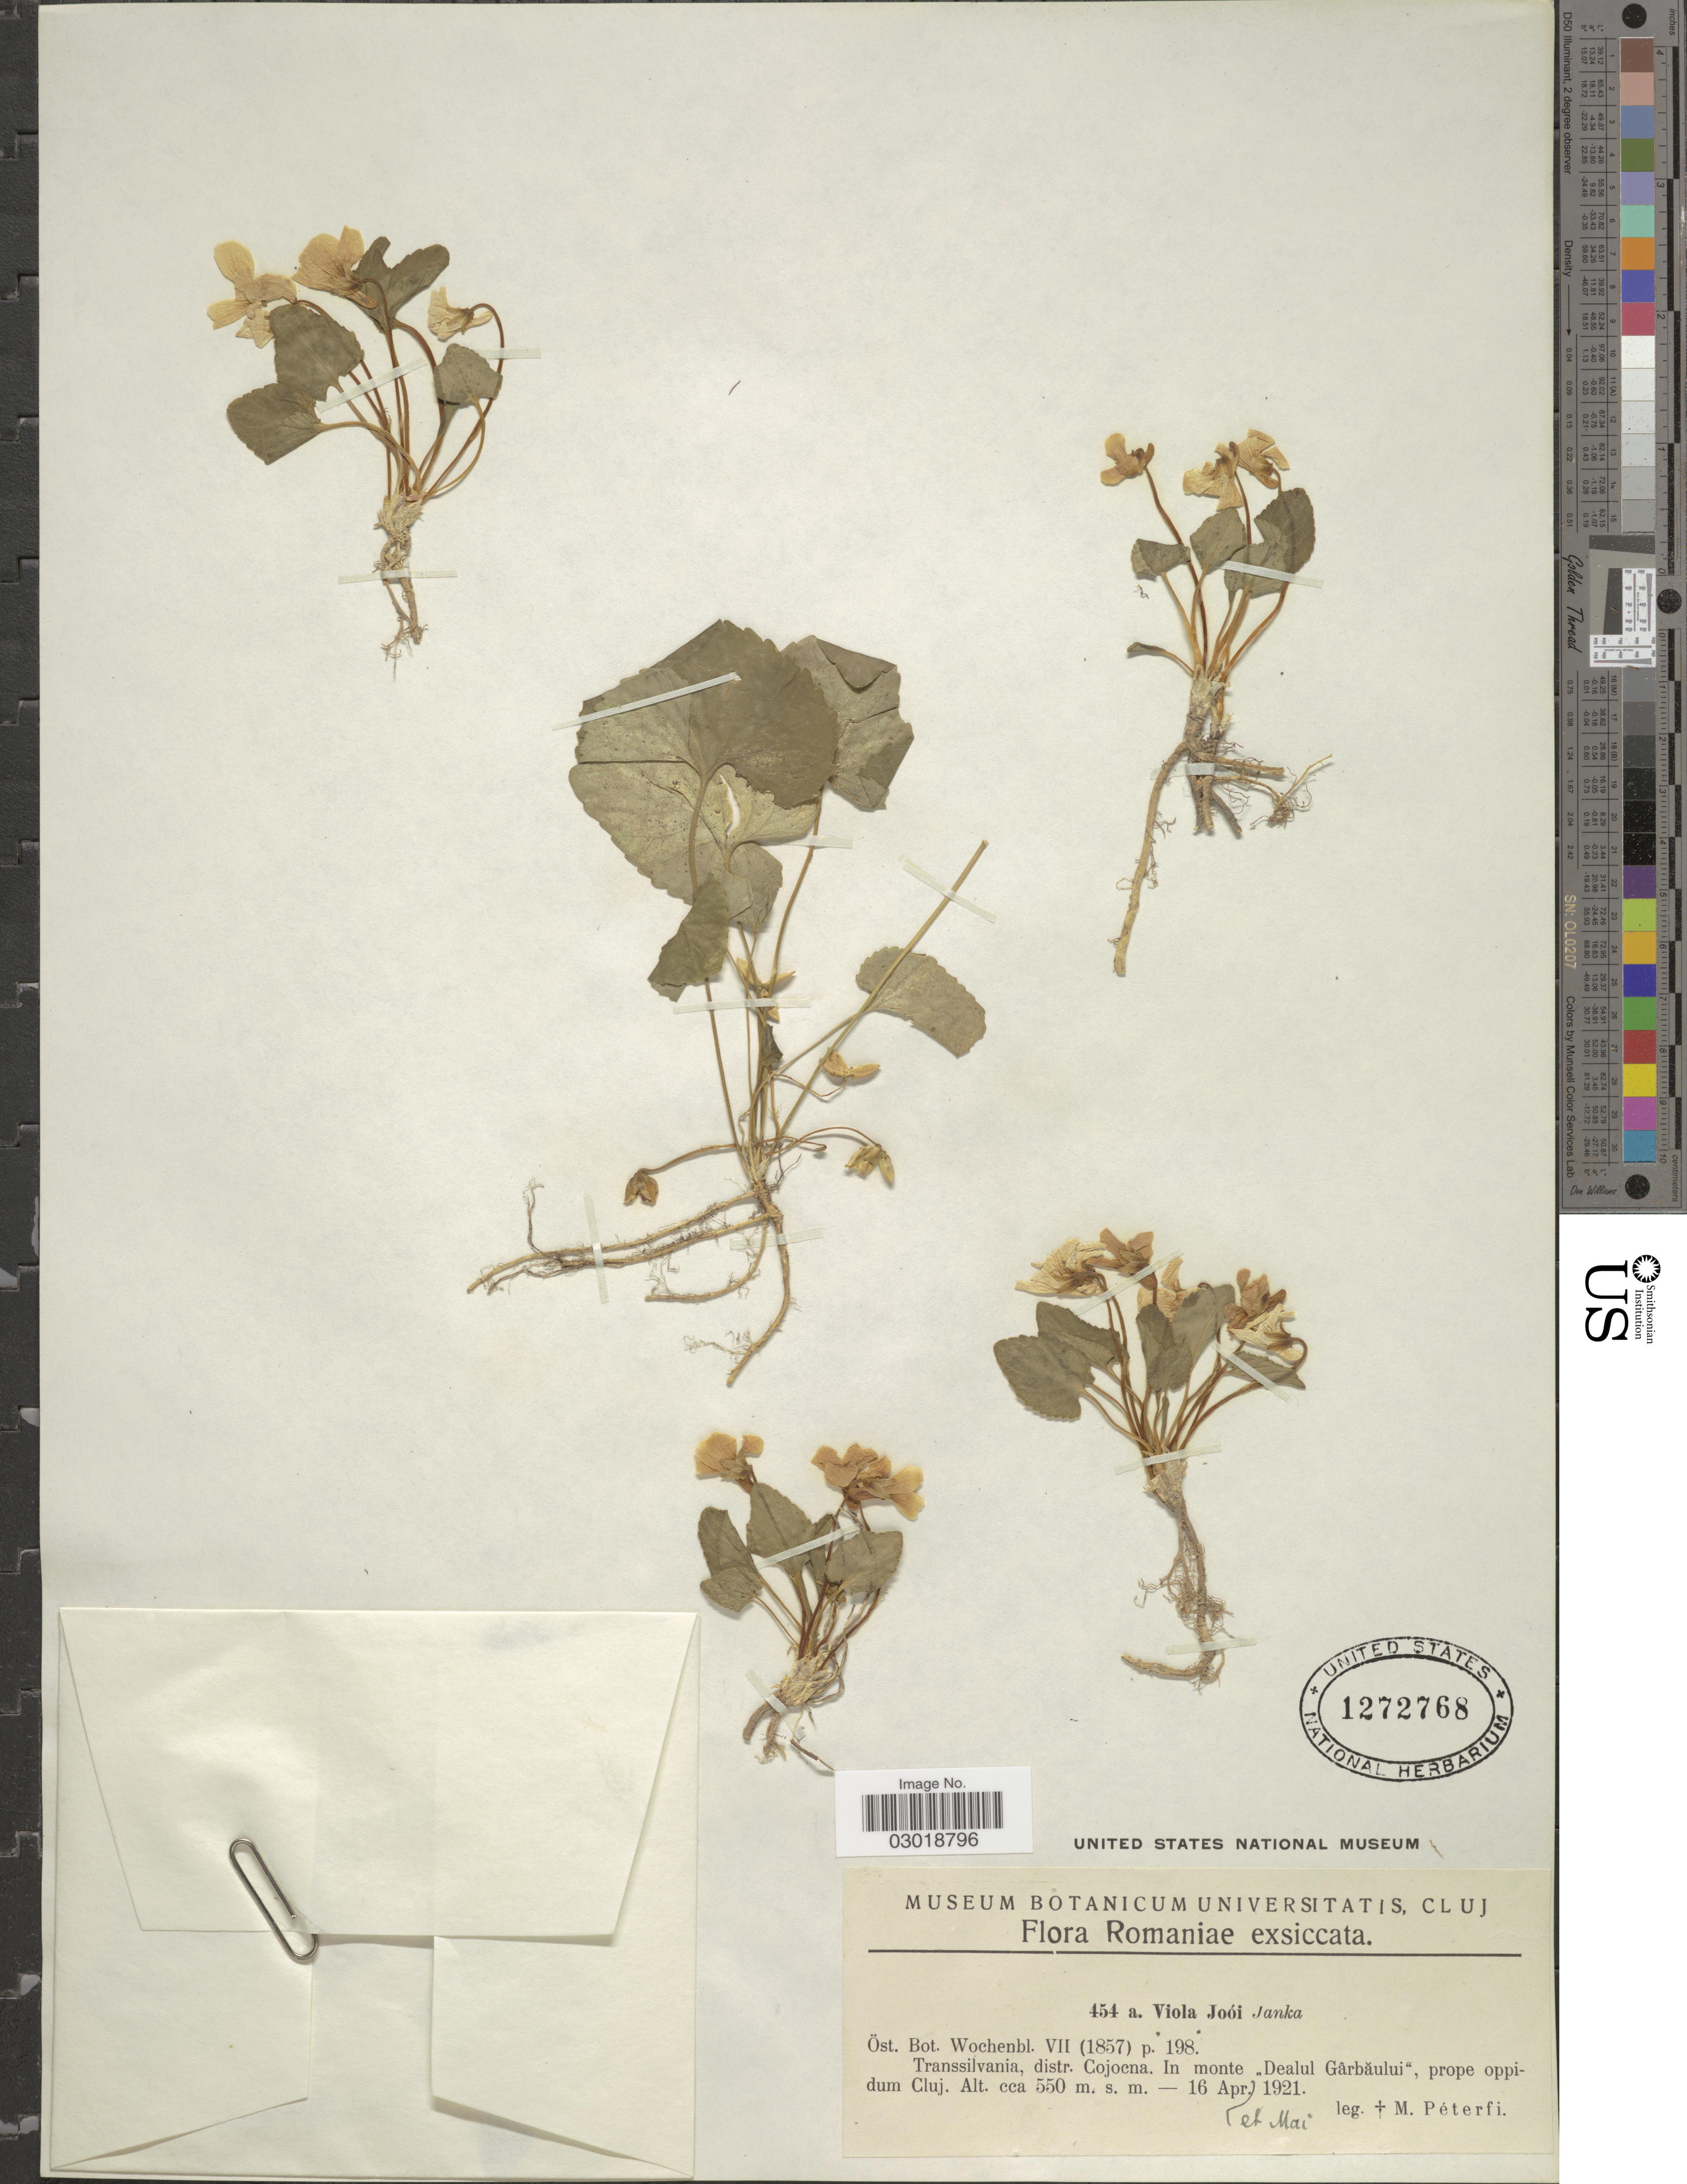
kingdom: Plantae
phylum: Tracheophyta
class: Magnoliopsida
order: Malpighiales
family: Violaceae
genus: Viola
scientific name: Viola jooi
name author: Janka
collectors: M. Péterfi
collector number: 454a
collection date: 1921-04-16/1921-05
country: Romania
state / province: Cluj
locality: Transsilvania, distr. Cojocna. In monte "Dealul Garbaului", prope oppidum Cluj.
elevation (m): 550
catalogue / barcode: US 1272768